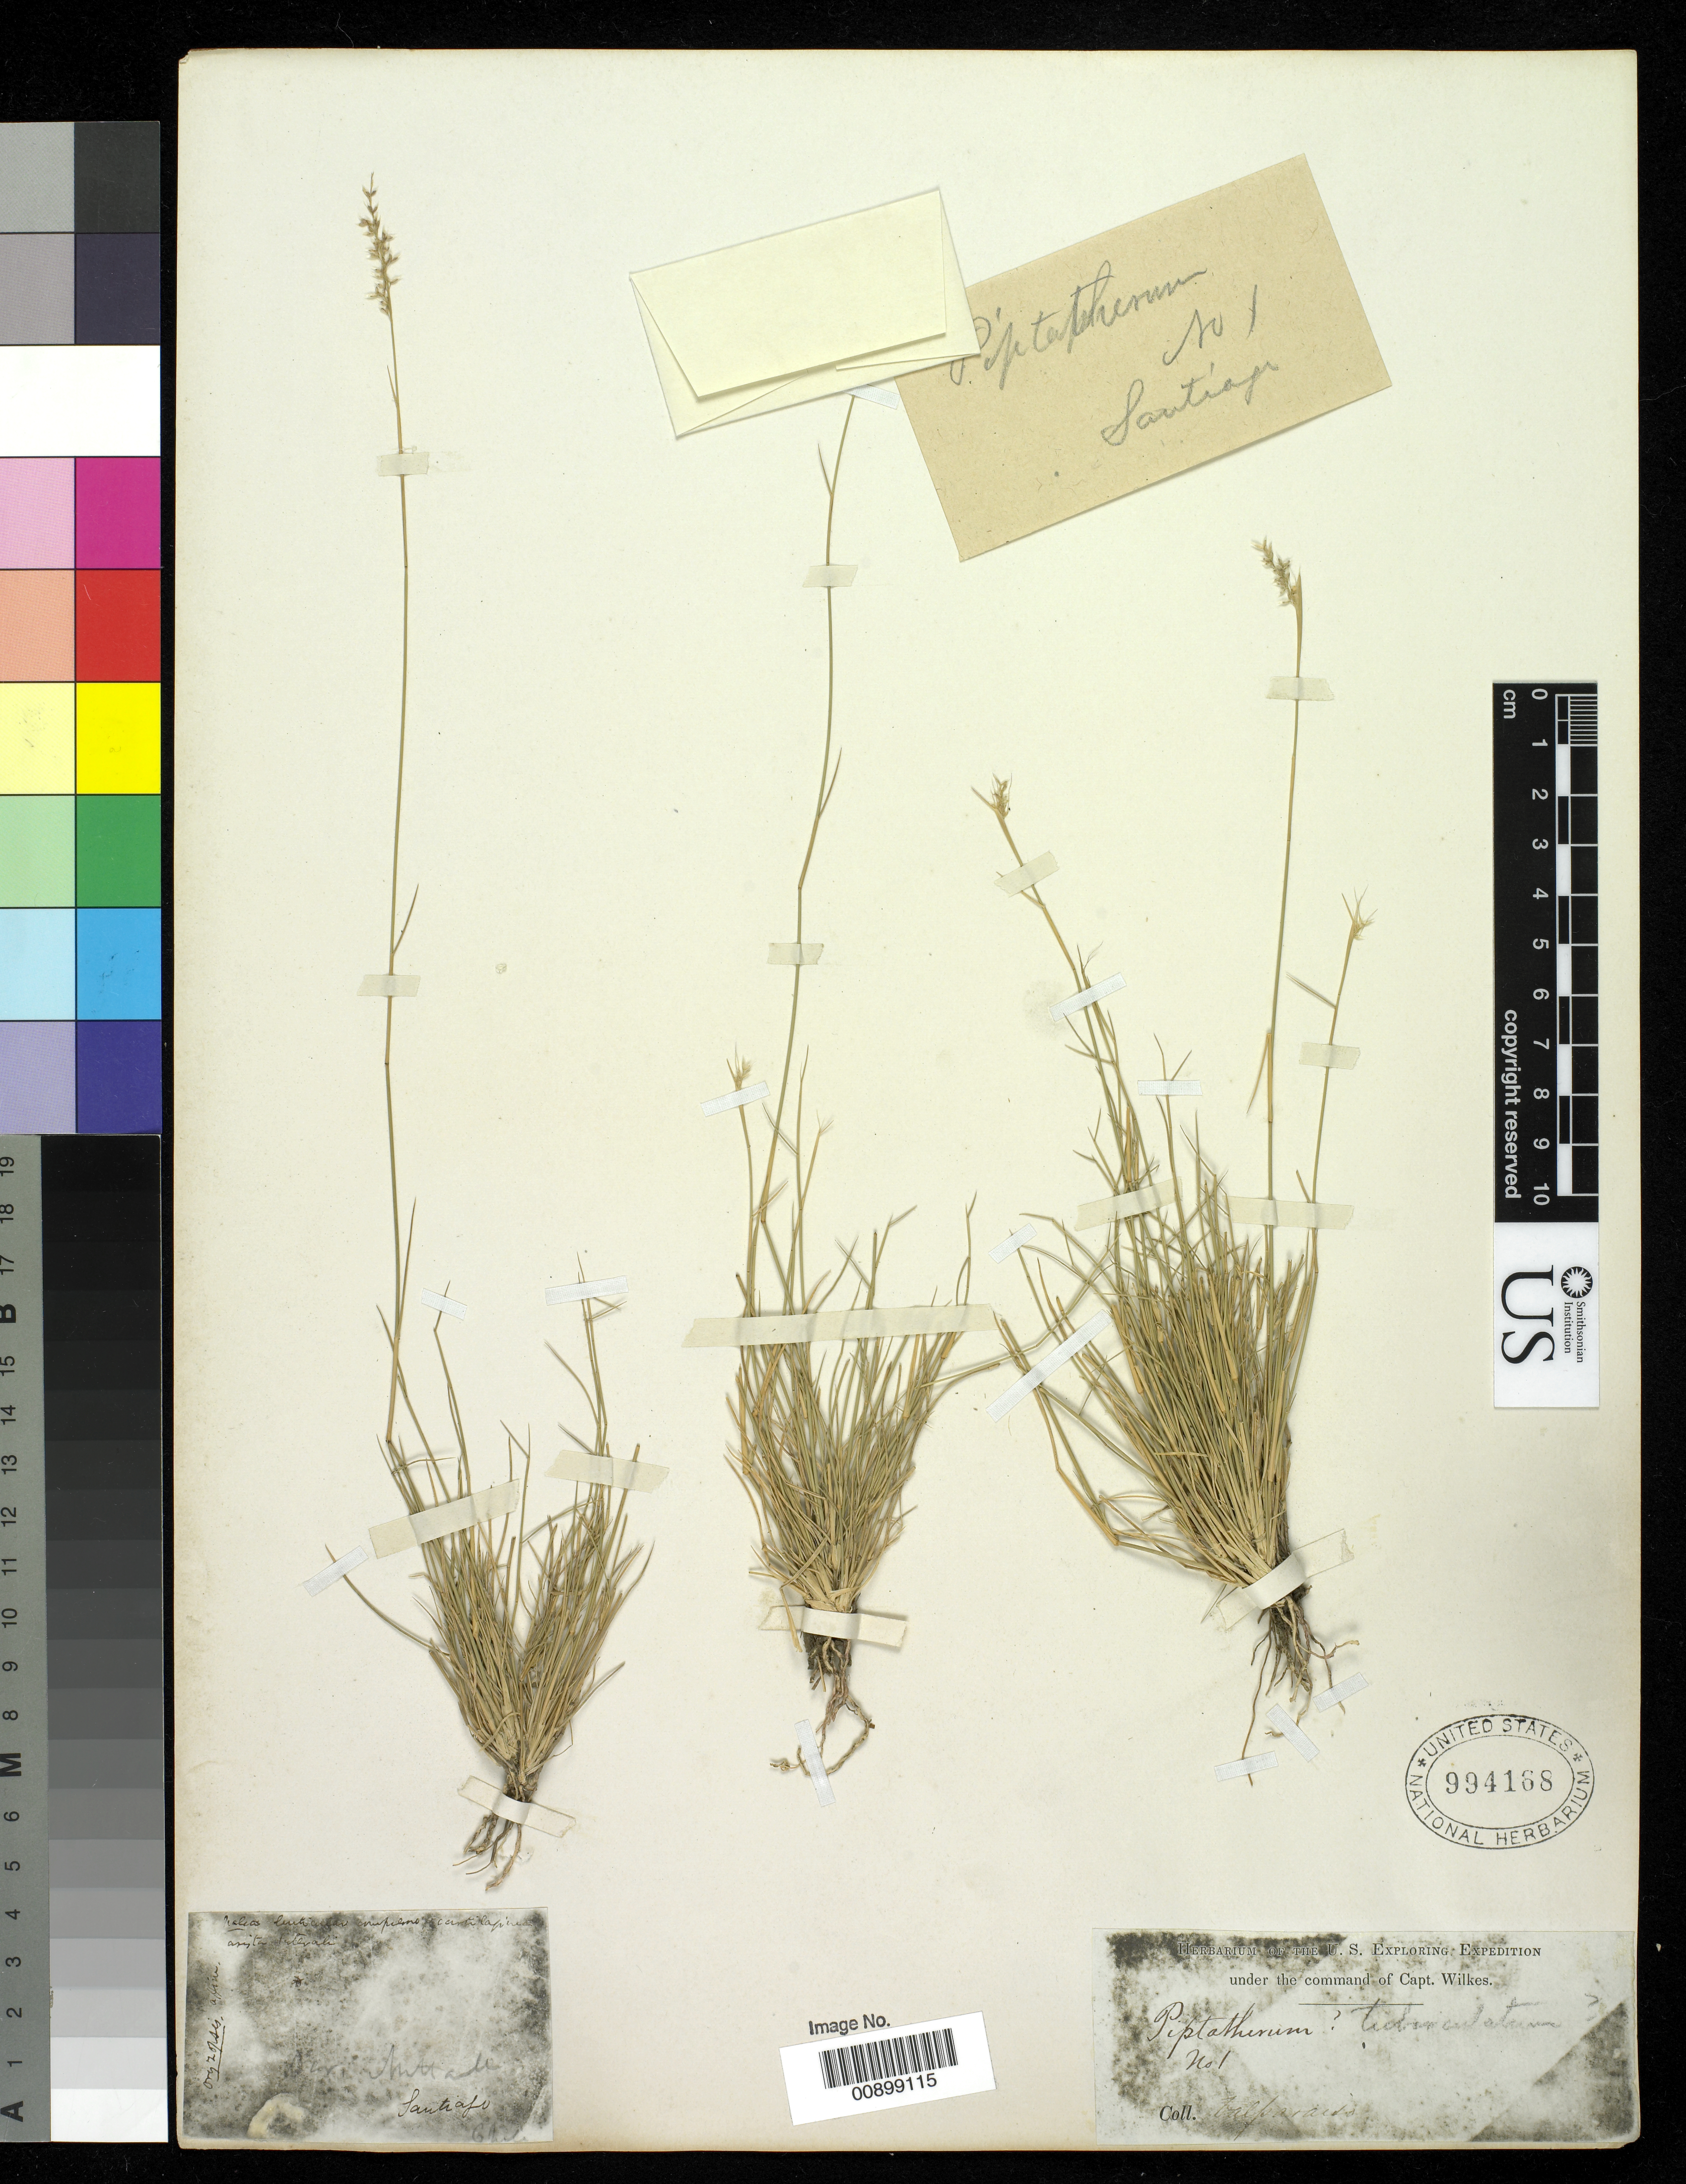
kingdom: Plantae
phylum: Tracheophyta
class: Liliopsida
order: Poales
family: Poaceae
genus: Piptochaetium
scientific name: Piptochaetium montevidense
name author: (Spreng.) Parodi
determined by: Poaceae Reorganization Project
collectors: Wilkes Explor. Exped.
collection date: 1838/1842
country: Chile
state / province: Valparaíso (V)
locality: Valparaiso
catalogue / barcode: US 994168